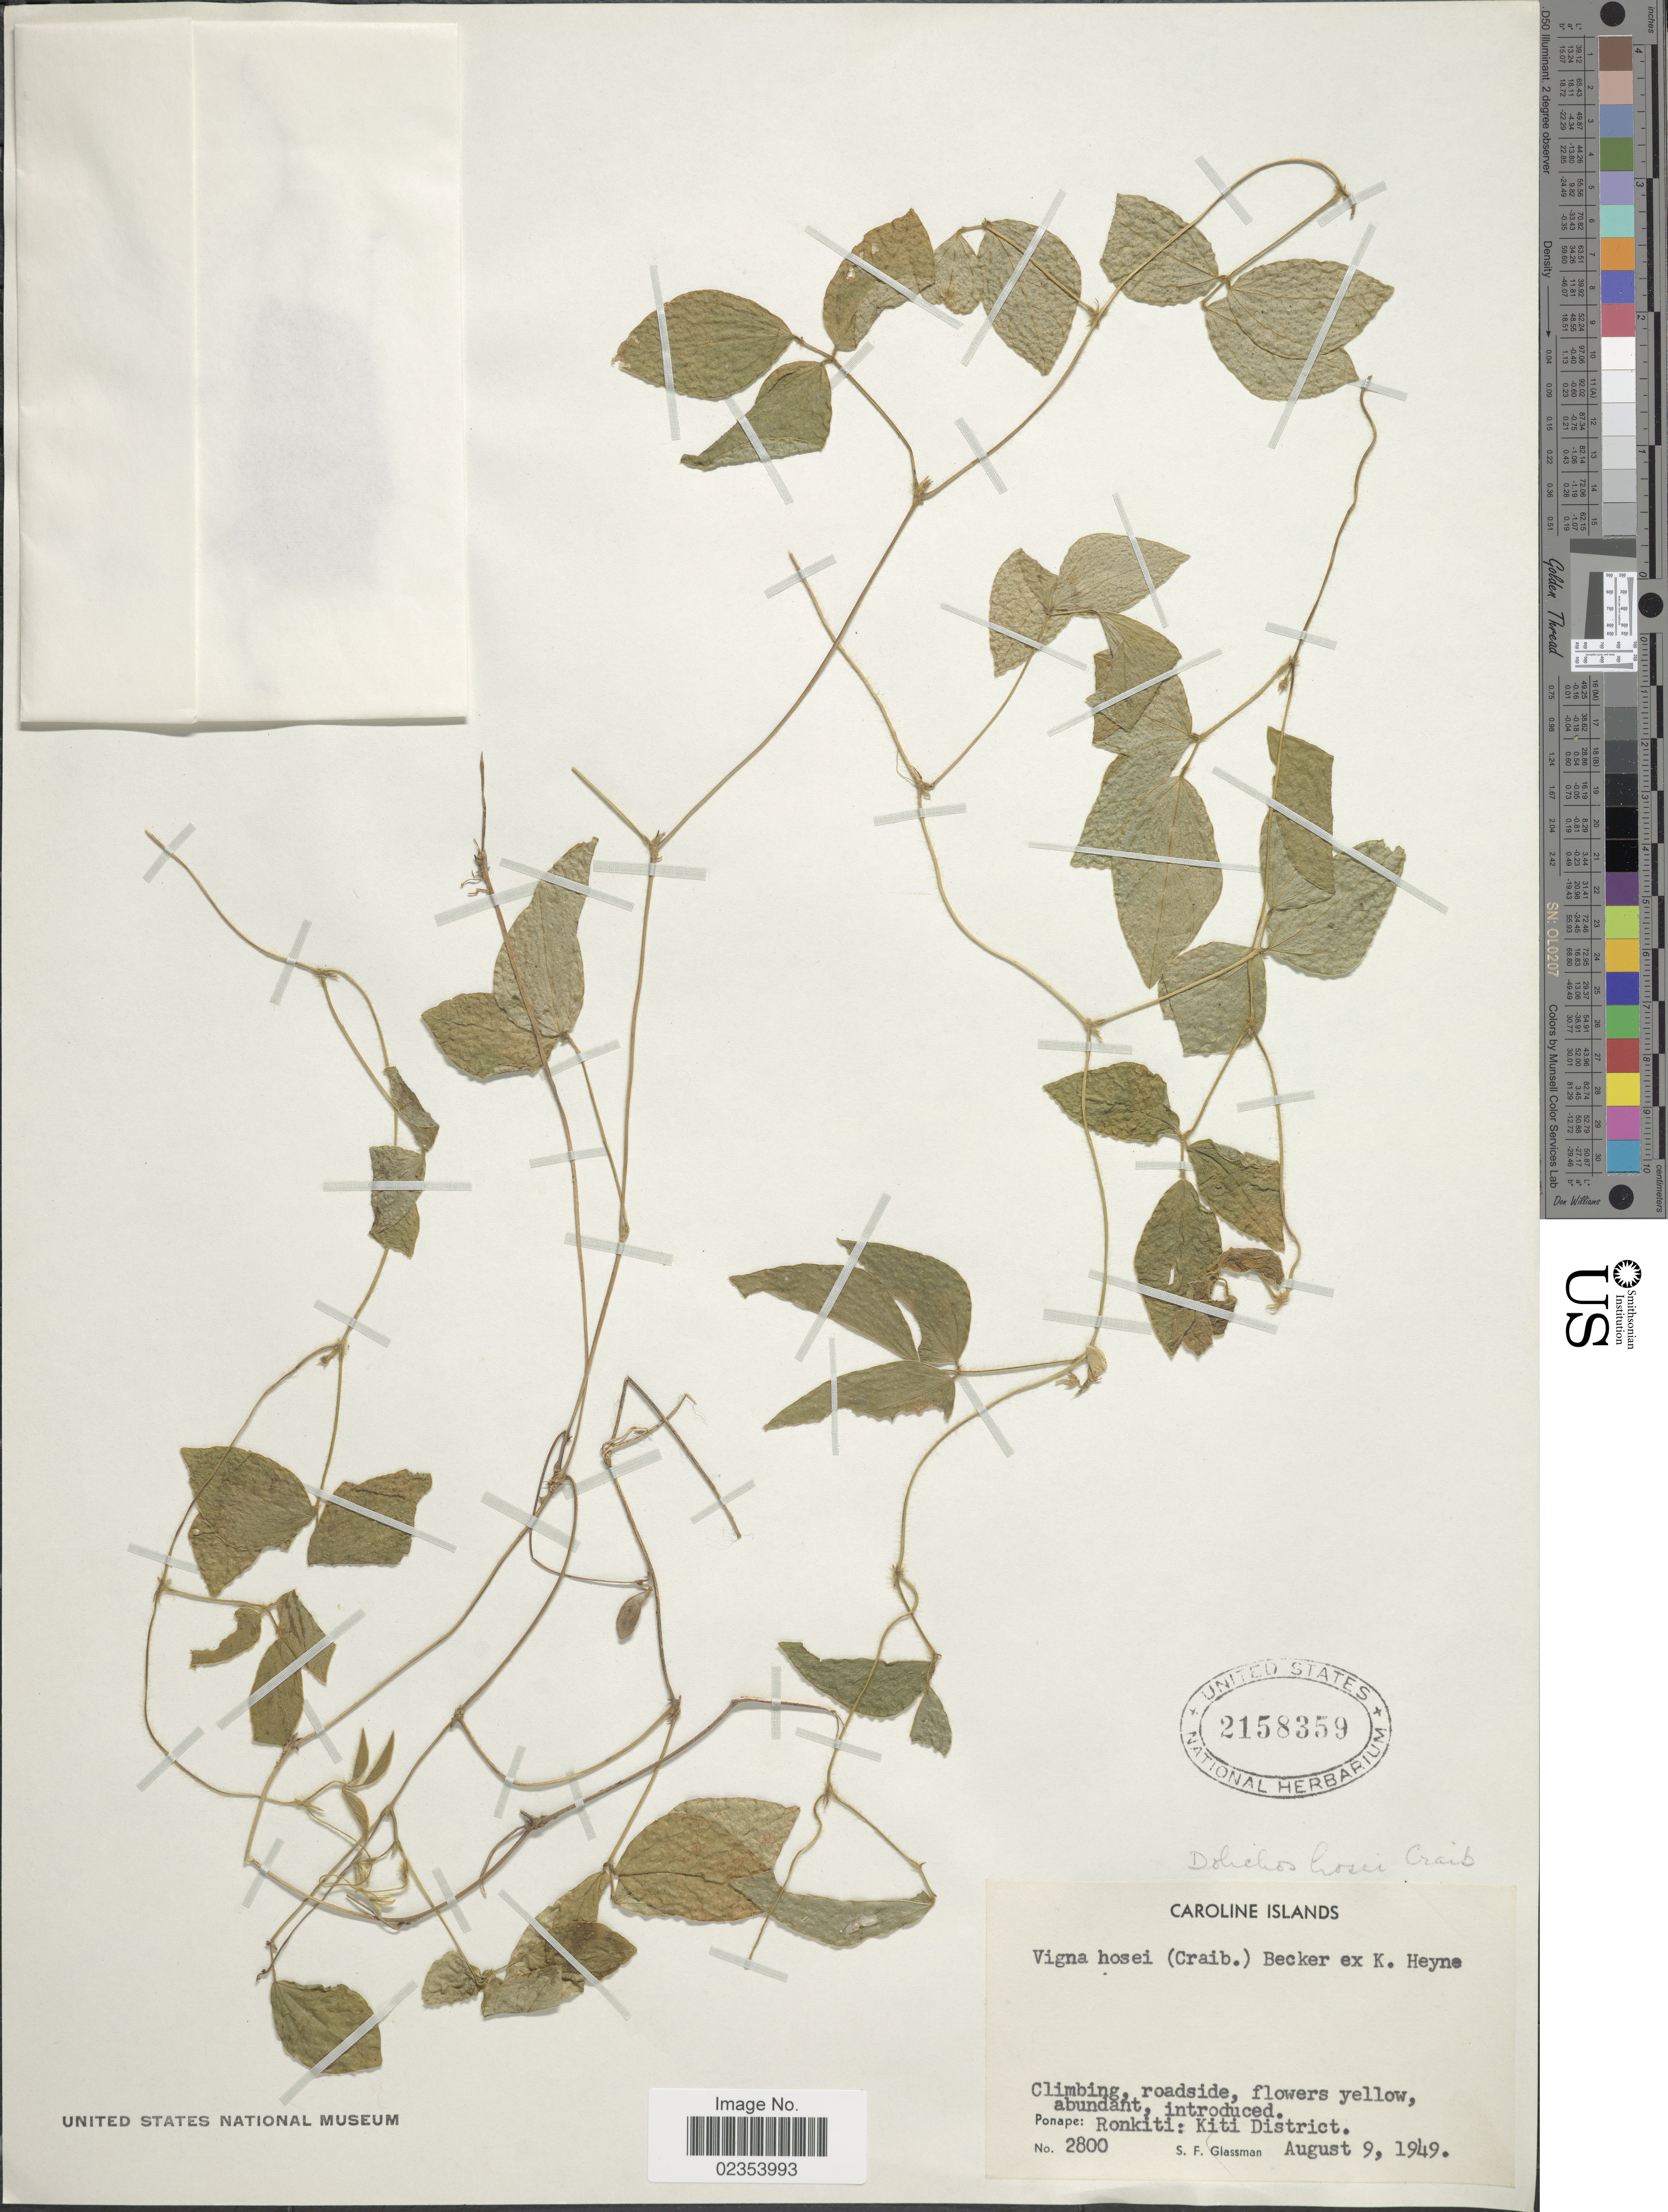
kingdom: Plantae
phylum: Tracheophyta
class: Magnoliopsida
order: Fabales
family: Fabaceae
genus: Vigna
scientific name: Vigna hosei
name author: (Craib) Backer ex K. Heyne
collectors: S. F. Glassman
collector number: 2800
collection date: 1949-08-09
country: Micronesia, Federated States of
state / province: Pohnpei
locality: Caroline Islands. Ponape: Ronkiti: Kiti District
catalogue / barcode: US 2158359